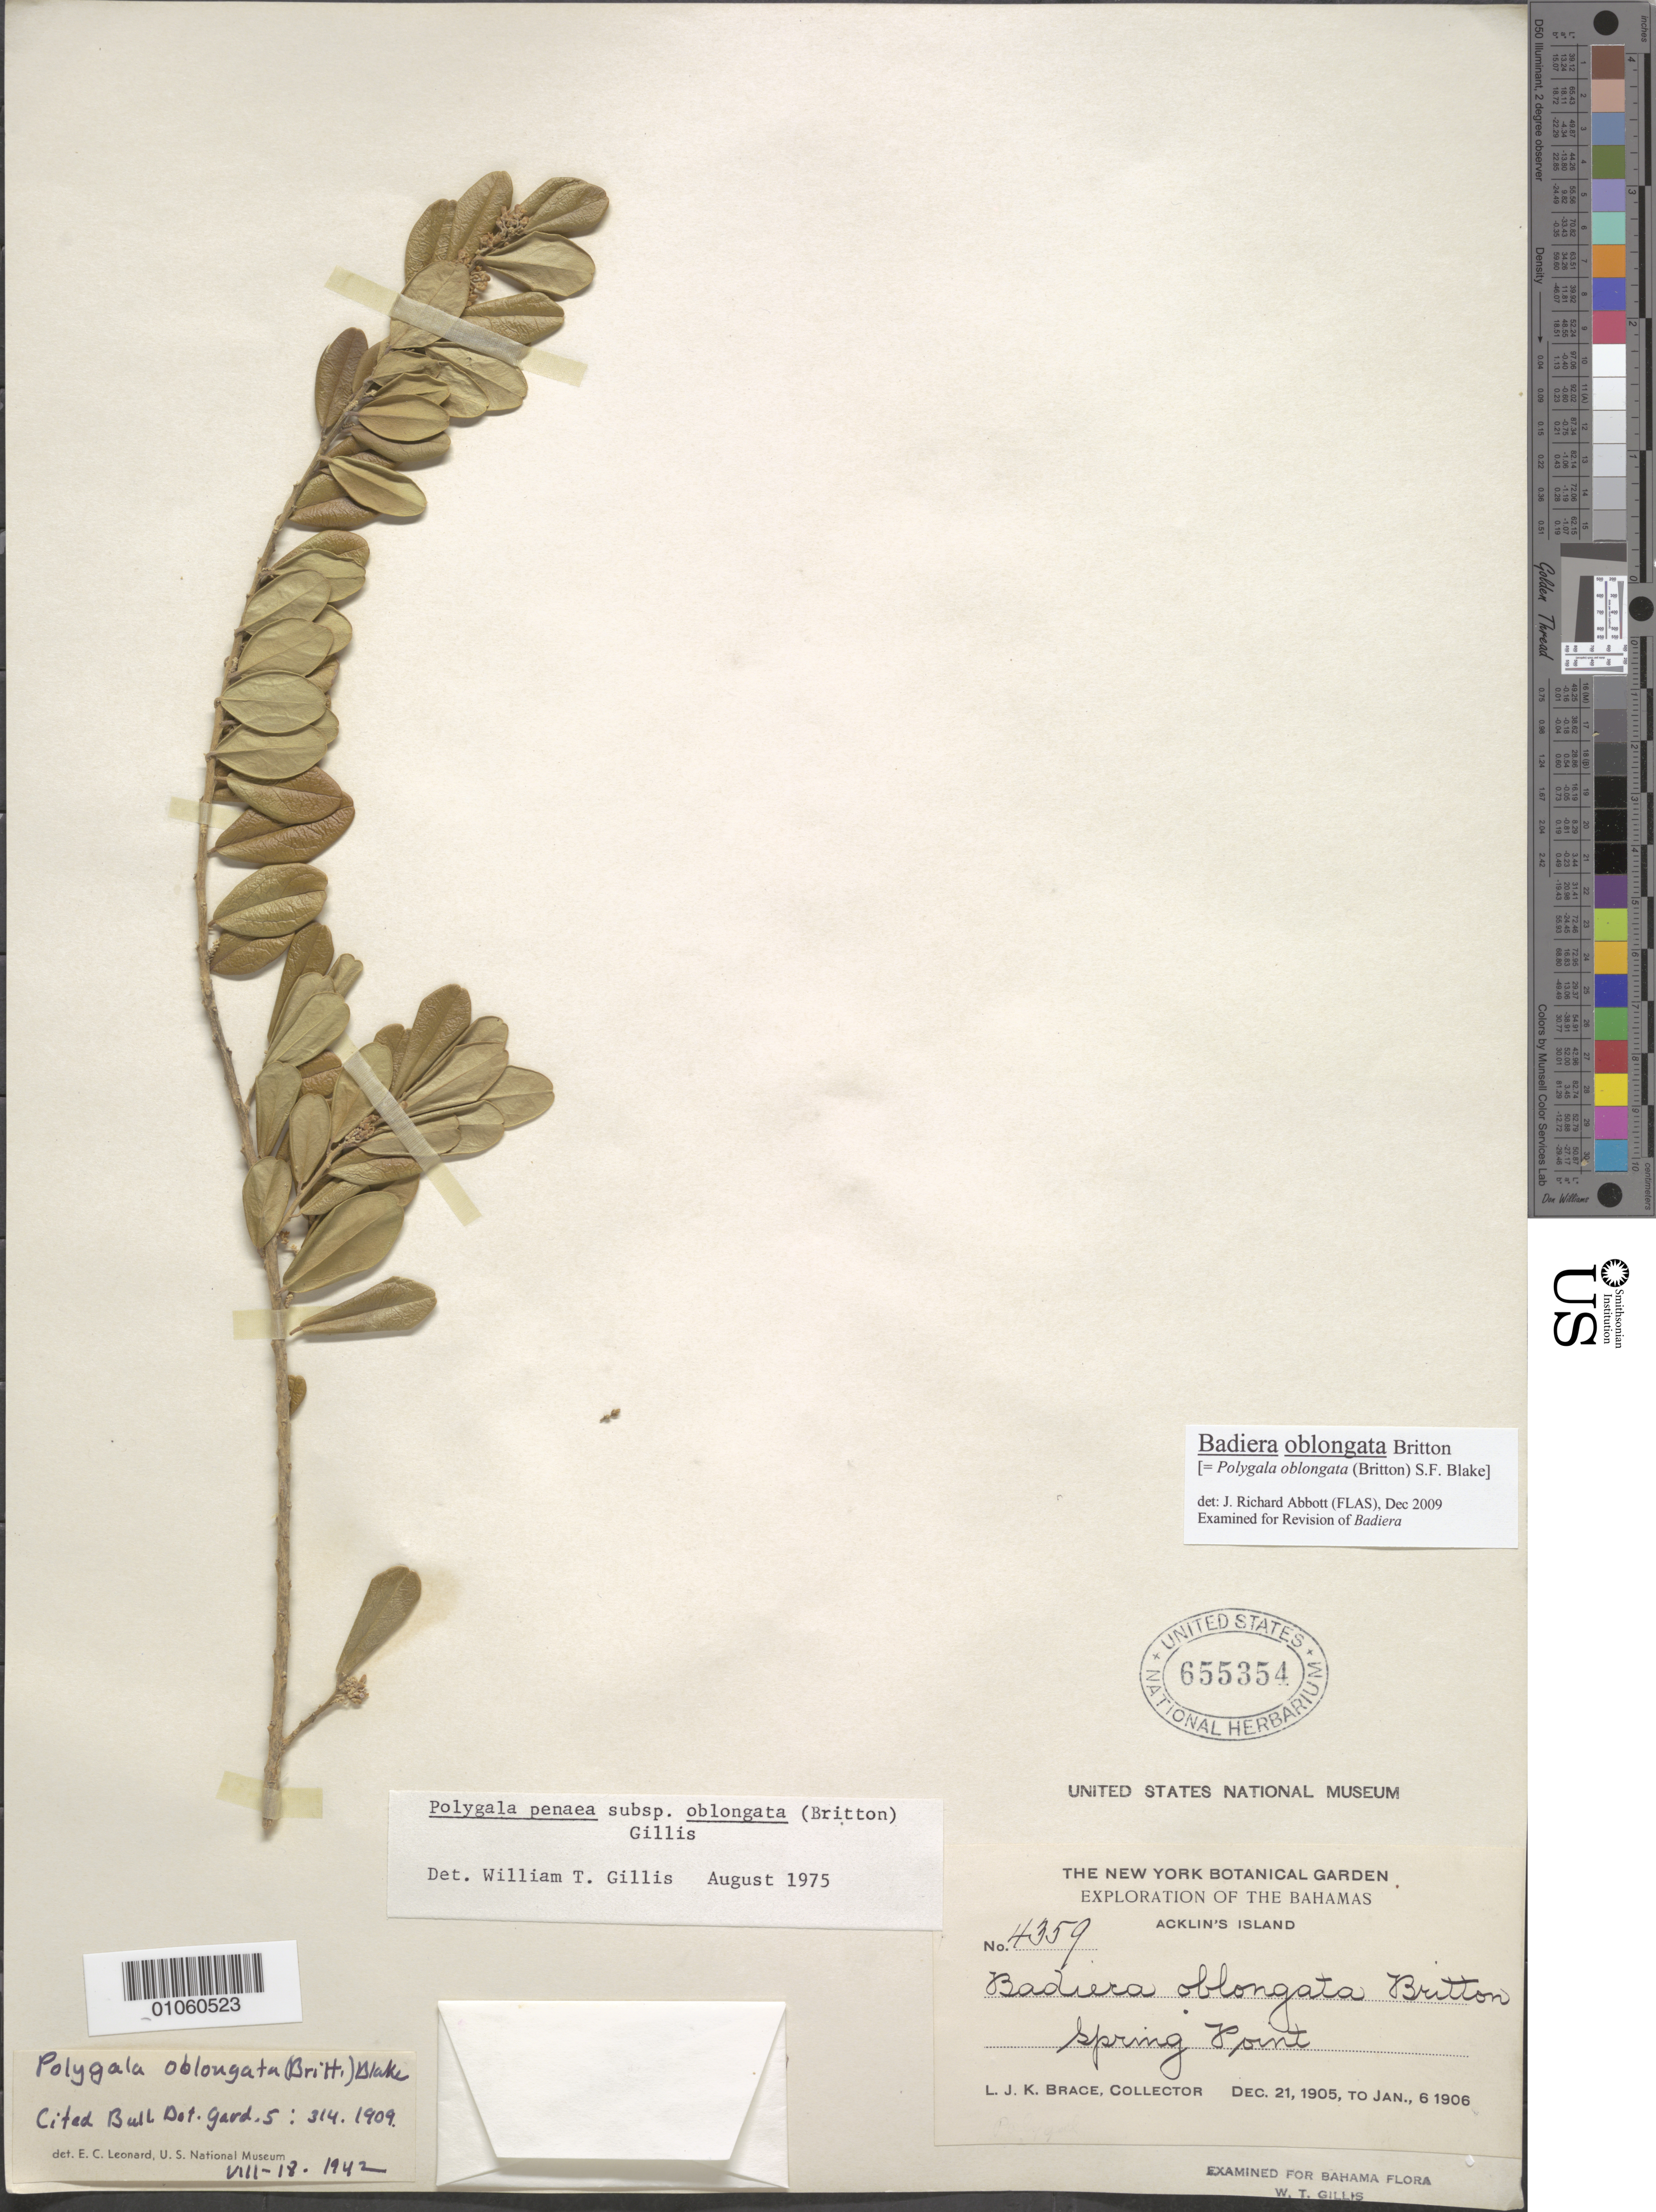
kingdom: Plantae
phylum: Tracheophyta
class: Magnoliopsida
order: Fabales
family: Polygalaceae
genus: Badiera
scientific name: Badiera oblongata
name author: Britton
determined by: Abbott, J. R., (FLAS)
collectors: L. J. K. Brace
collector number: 4359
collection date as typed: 21 Dec 1905 to 06 Jan 1906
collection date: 1905-12-21/1906-01-06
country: Bahamas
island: Acklin's I.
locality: Spring Point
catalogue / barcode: US 655354